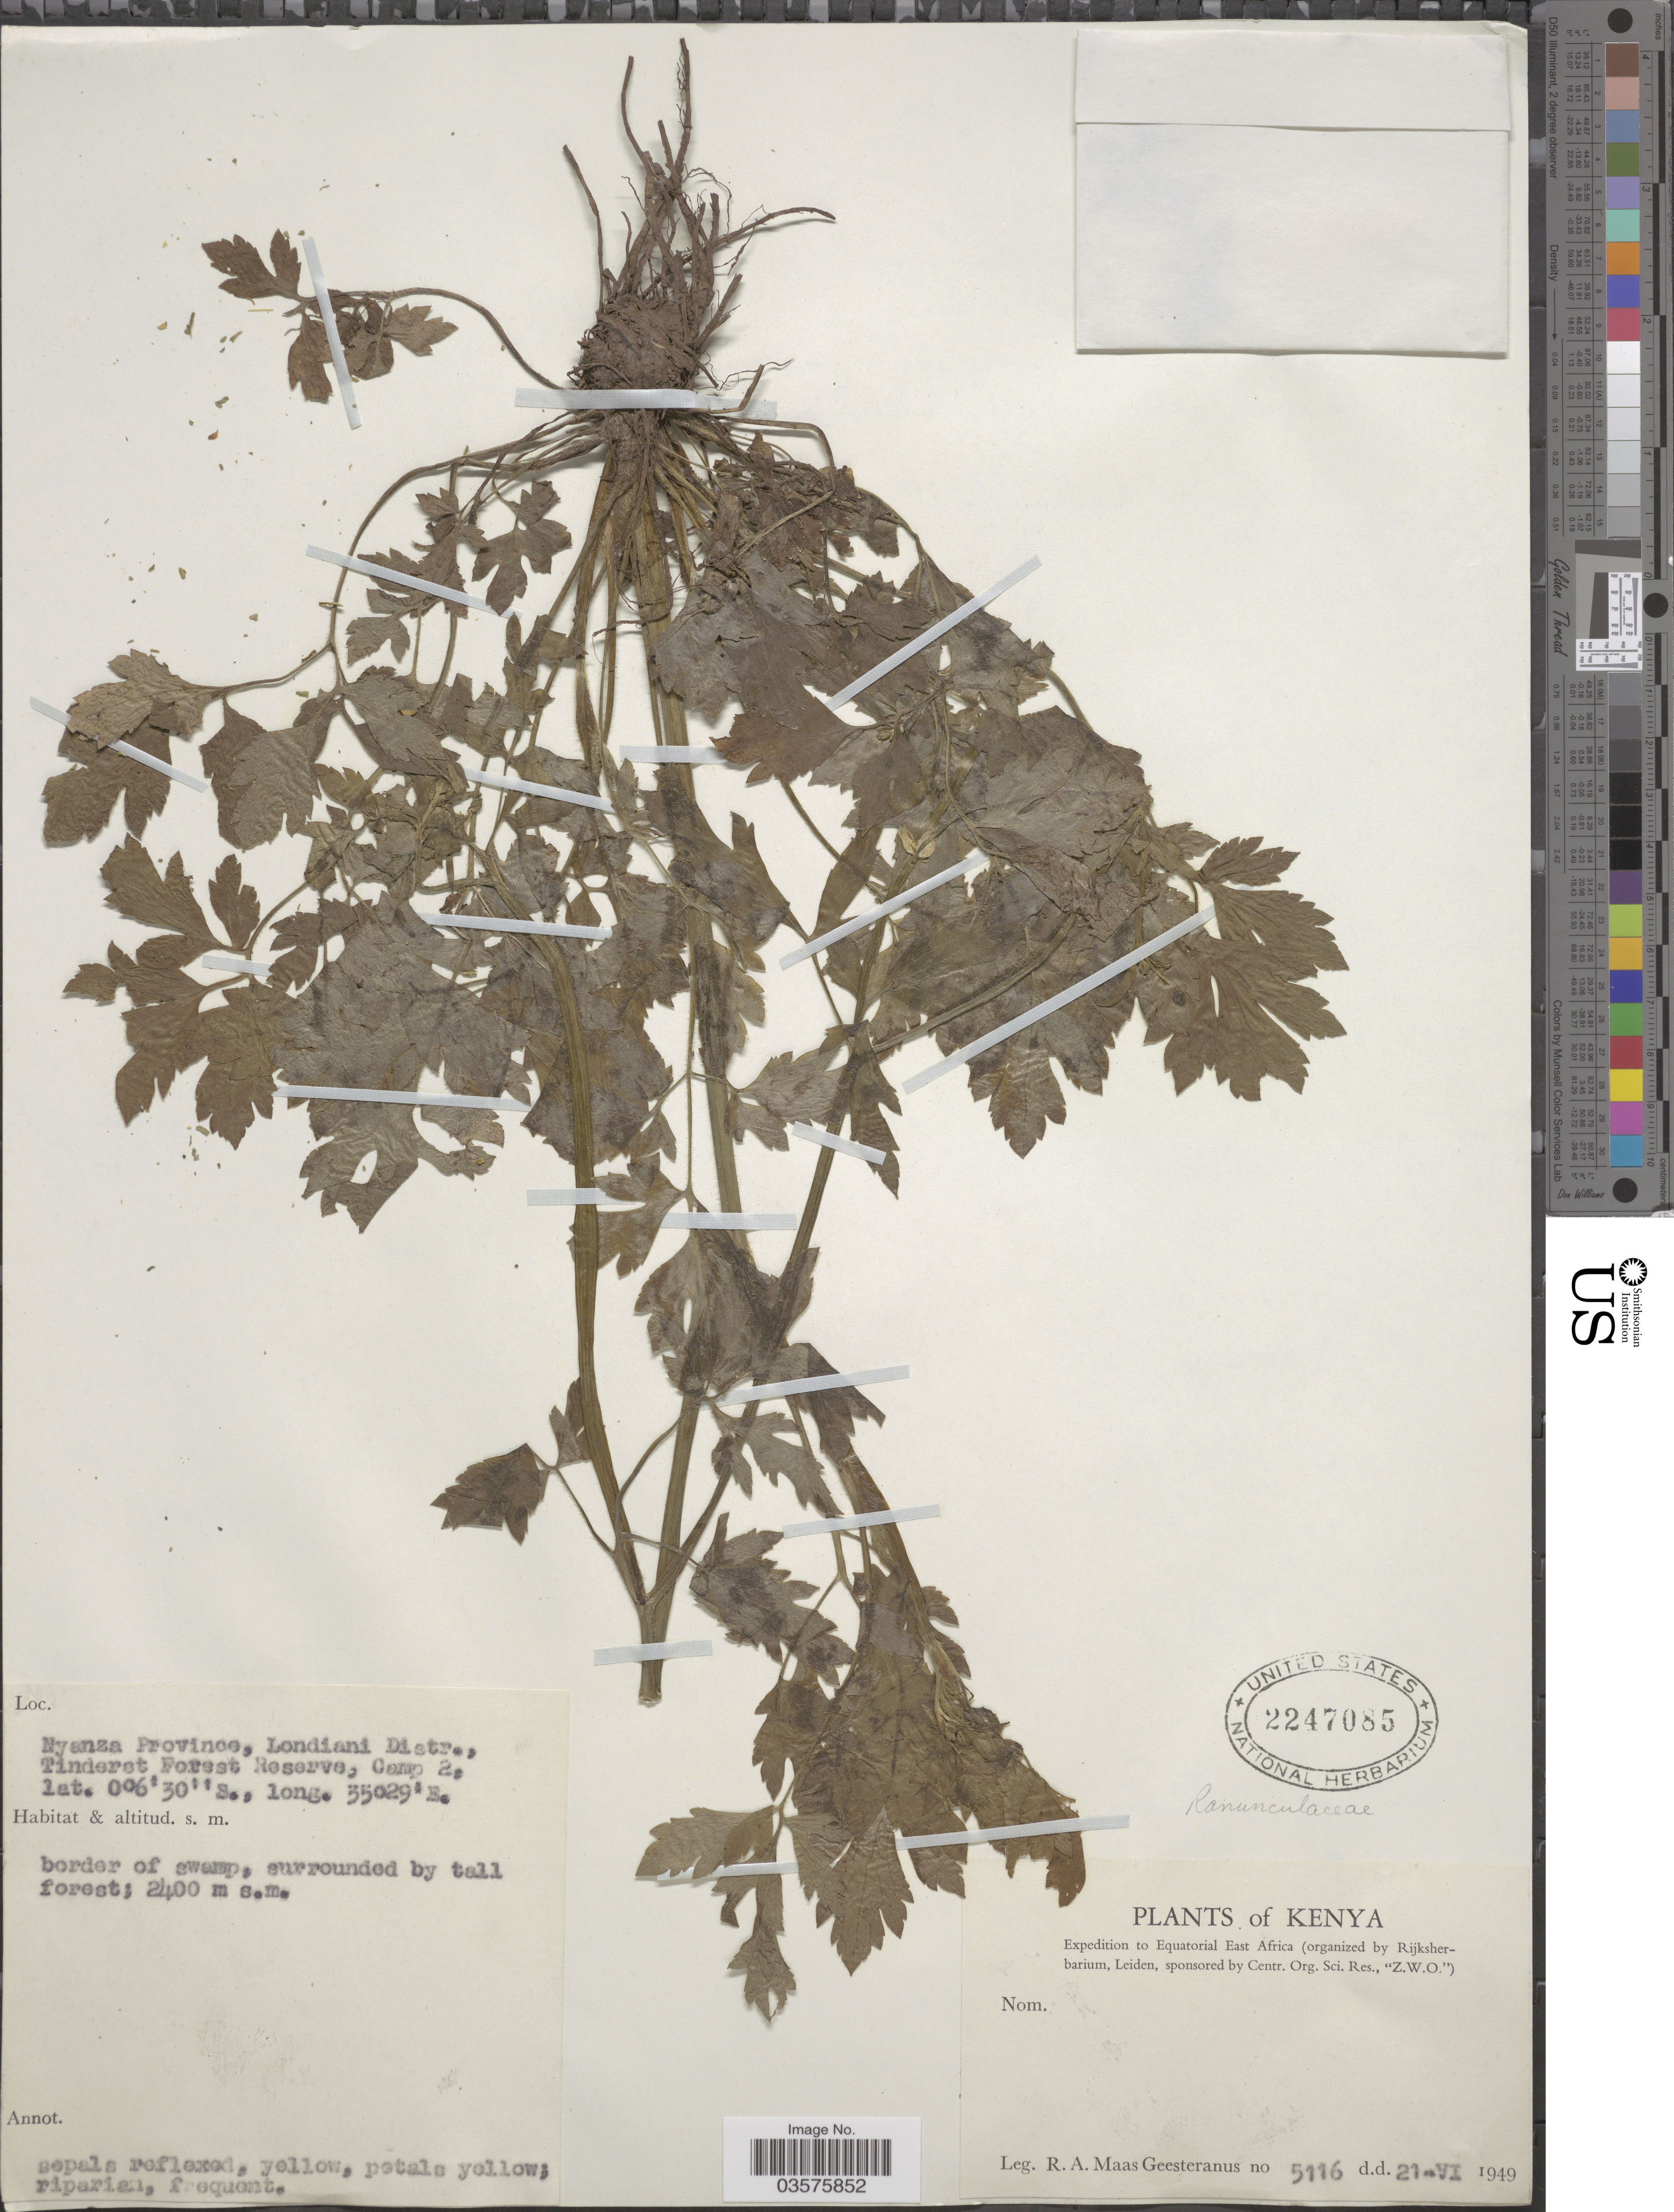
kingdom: Plantae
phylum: Tracheophyta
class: Magnoliopsida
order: Ranunculales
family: Ranunculaceae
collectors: R. A. Maas Geesteranus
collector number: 5116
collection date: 1949-06-21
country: Kenya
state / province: Kericho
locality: Nyanza Province, Londiani Distr., Tinderet Forest Reserve, Camp 2. Equatorial East Africa.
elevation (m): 2400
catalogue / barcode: US 2247085